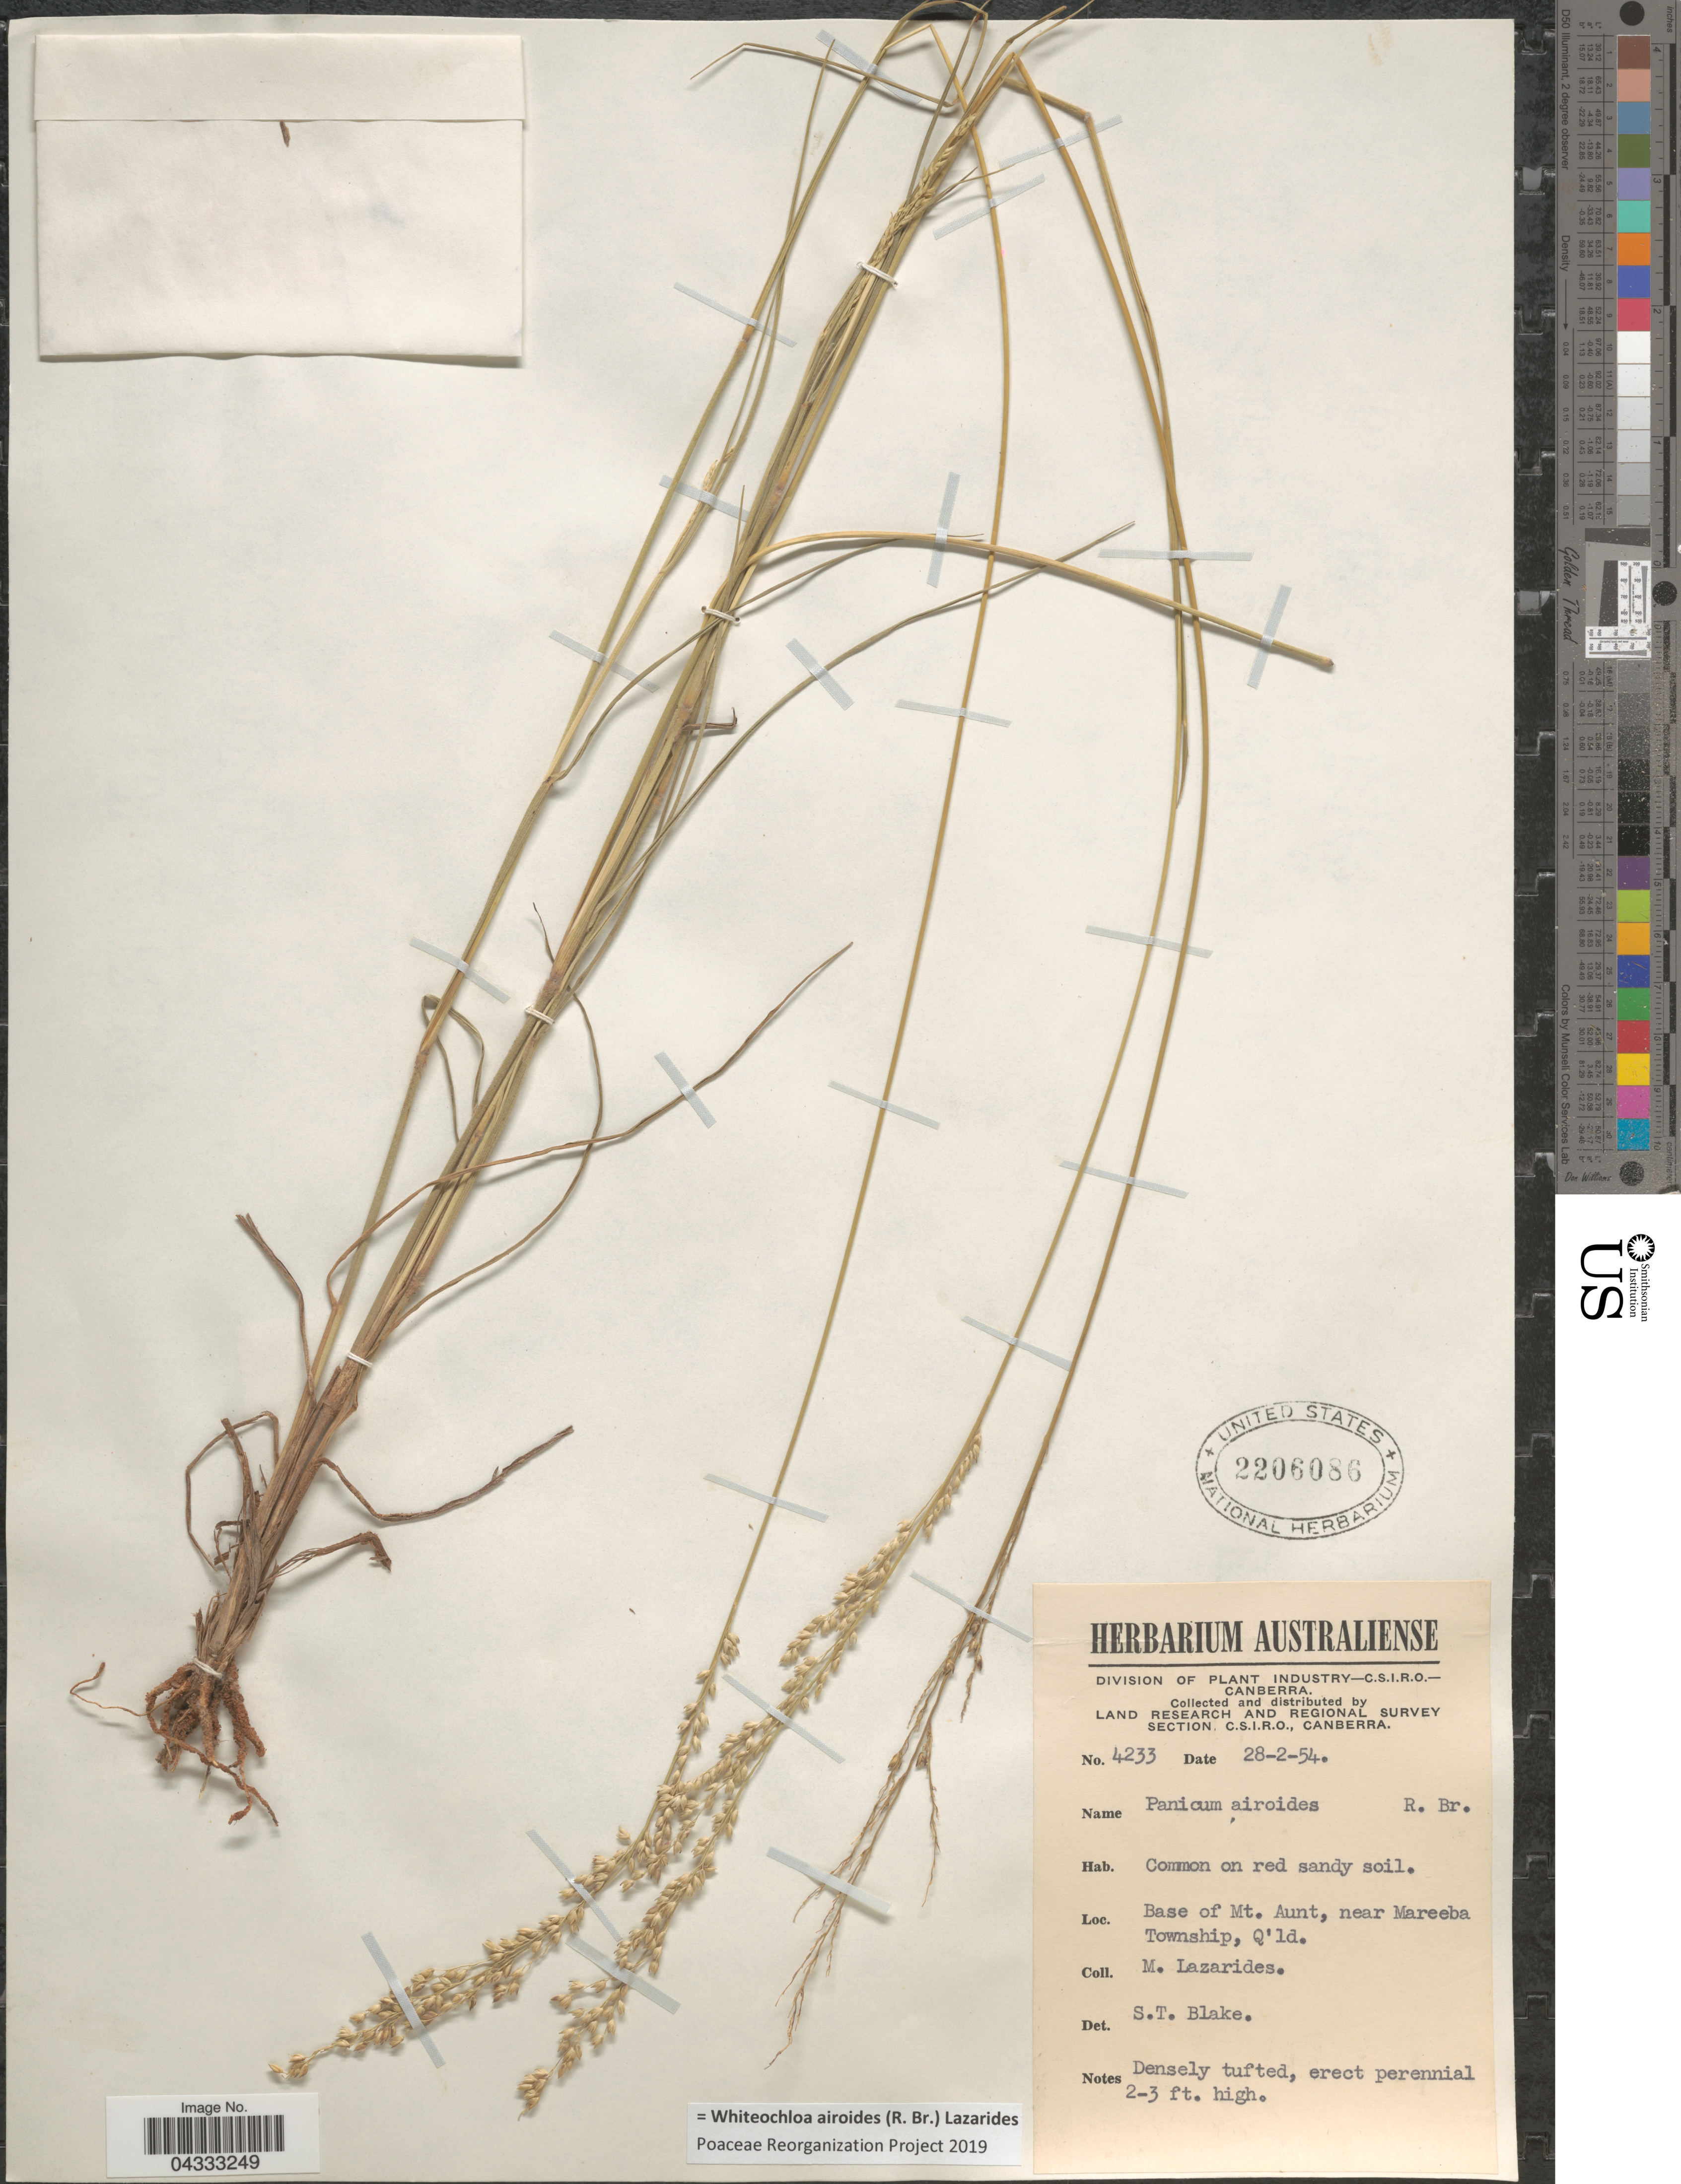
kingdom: Plantae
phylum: Tracheophyta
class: Liliopsida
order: Poales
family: Poaceae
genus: Whiteochloa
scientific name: Whiteochloa airoides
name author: (R.W. Br.) Lazarides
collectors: M. Lazarides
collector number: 4233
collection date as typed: Transcribed d/m/y: 28/2/54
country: Australia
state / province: Queensland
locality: Land Research and Regional Survey Section. Common on red sandy soil. Base of Mt. Aunt, near Mareeba Township.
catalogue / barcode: US 2206086